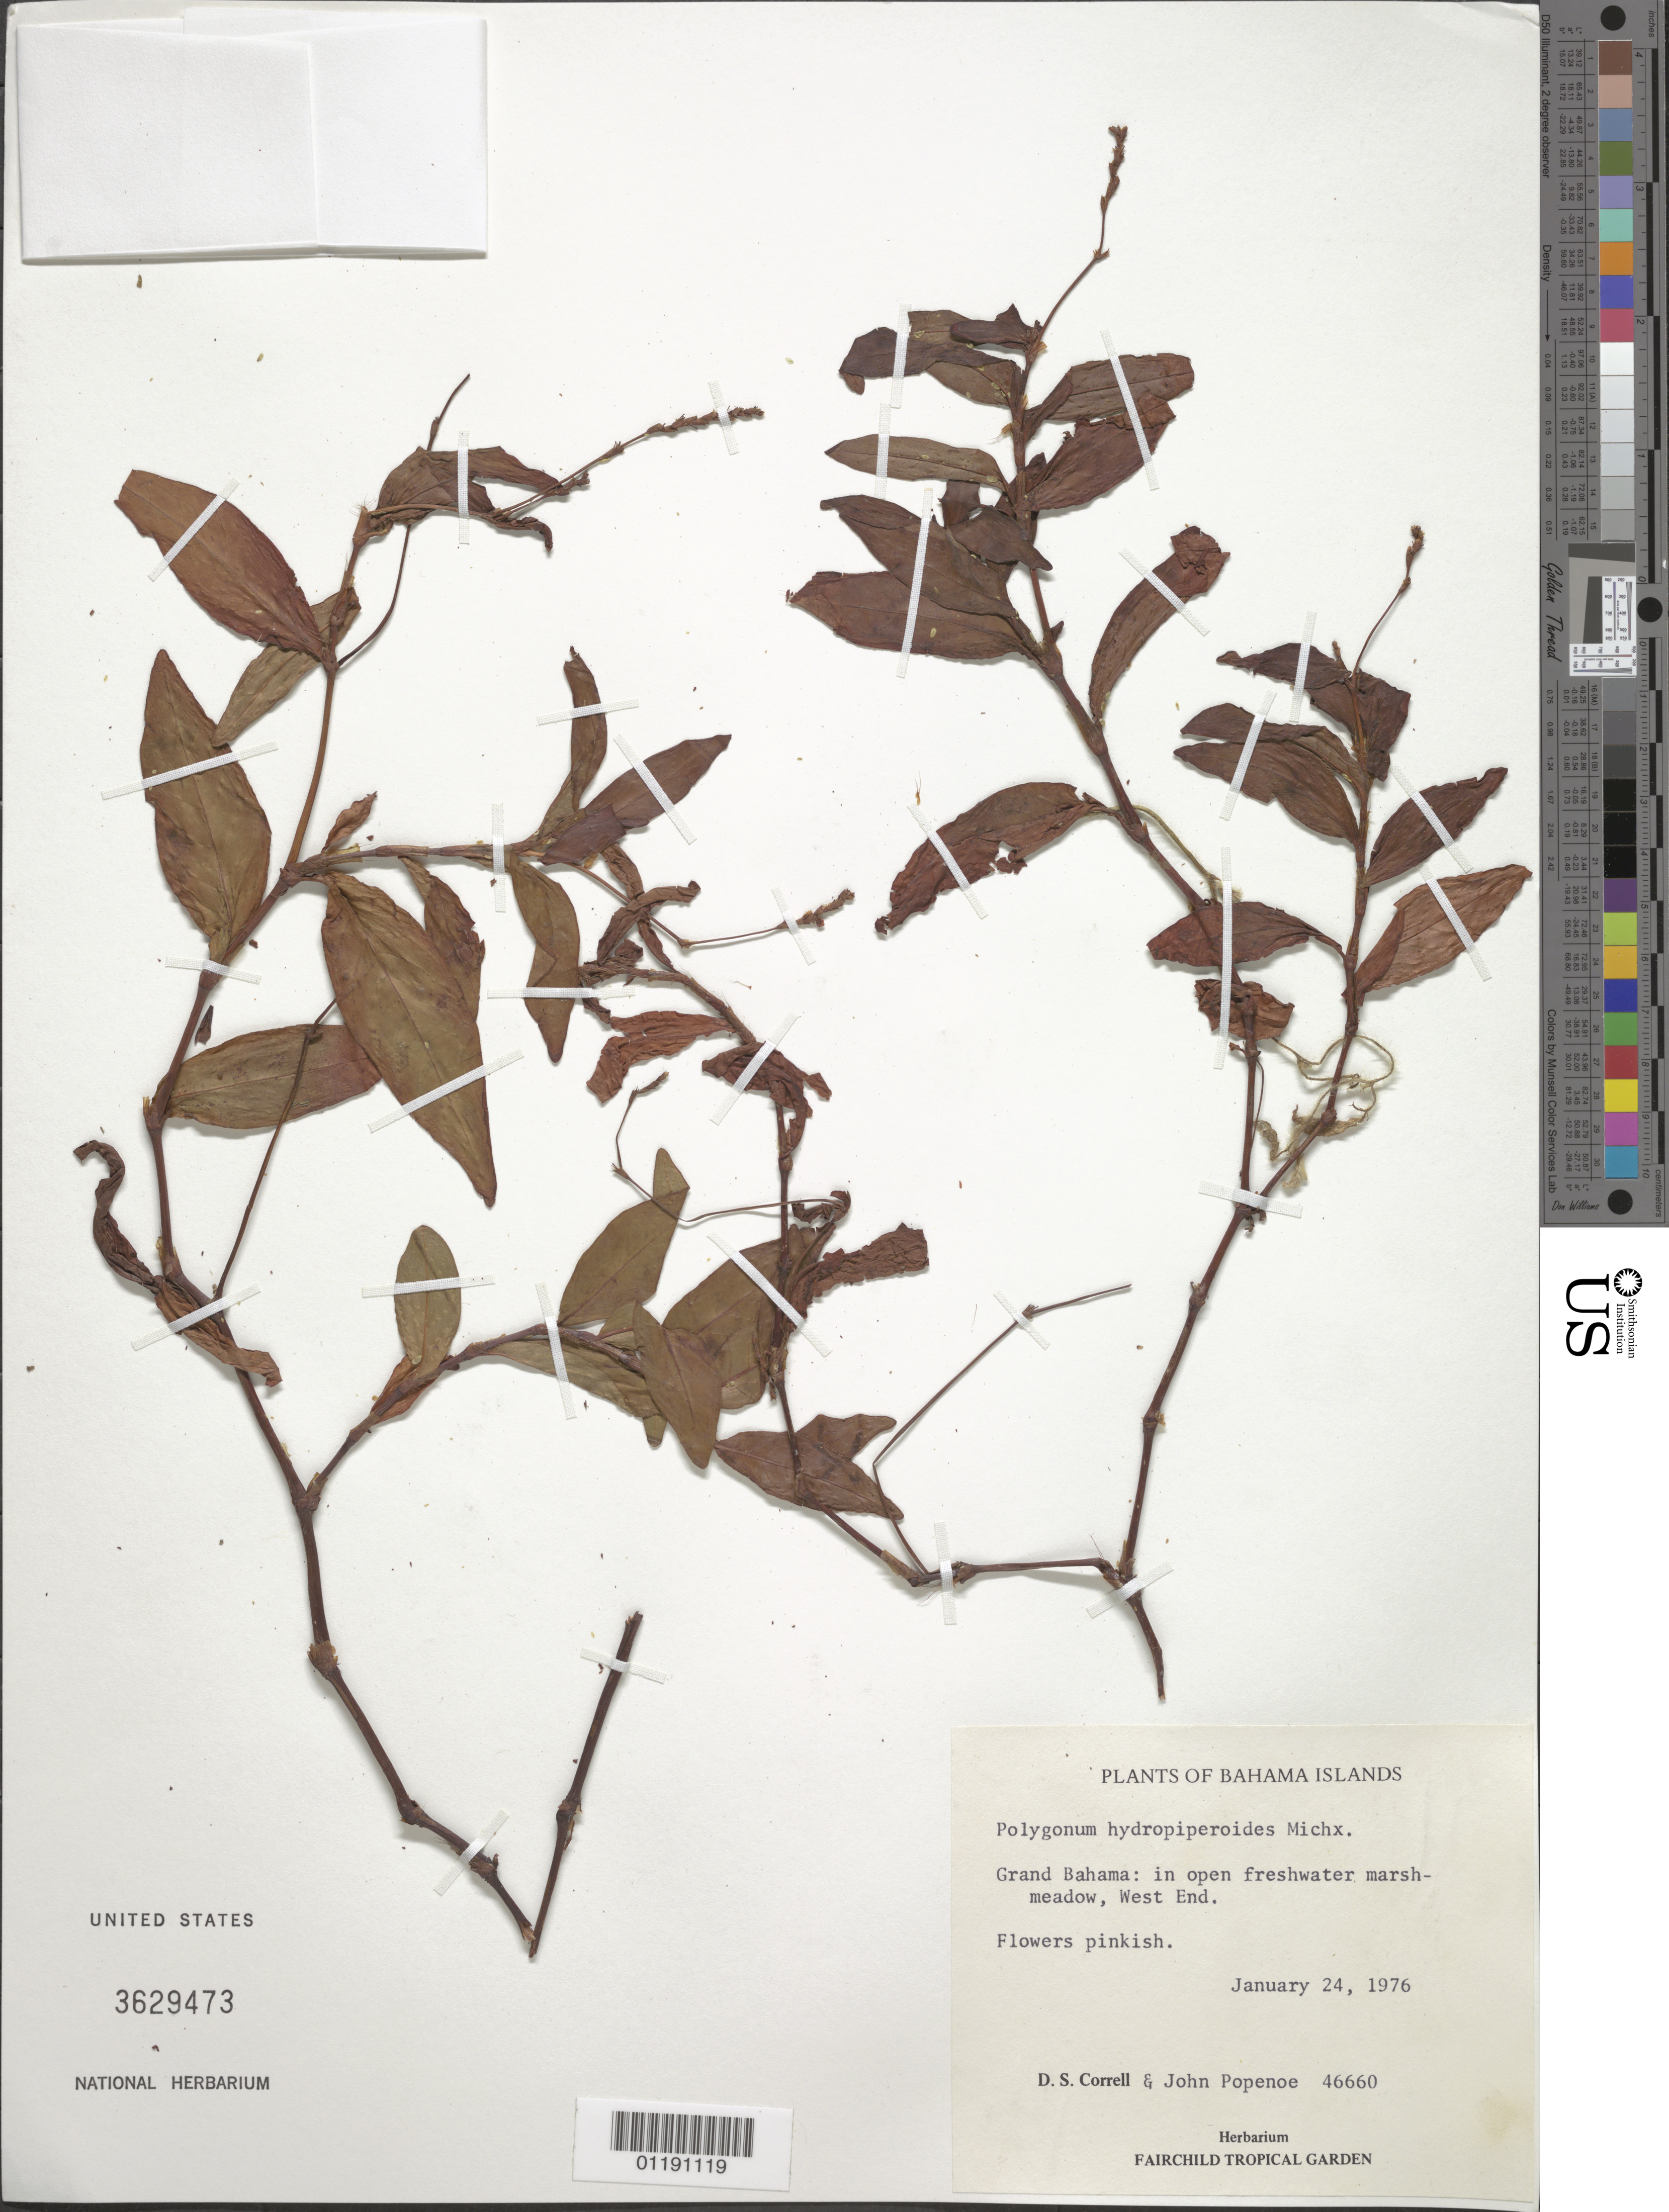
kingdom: Plantae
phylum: Tracheophyta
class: Magnoliopsida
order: Caryophyllales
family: Polygonaceae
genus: Polygonum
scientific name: Polygonum hydropiperoides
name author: Michx.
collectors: D. S. Correll & J. Popenoe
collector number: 46660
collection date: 1976-01-24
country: Bahamas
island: Grand Bahama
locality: In open freshwater marsh-meadow, West End.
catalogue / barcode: US 3629473